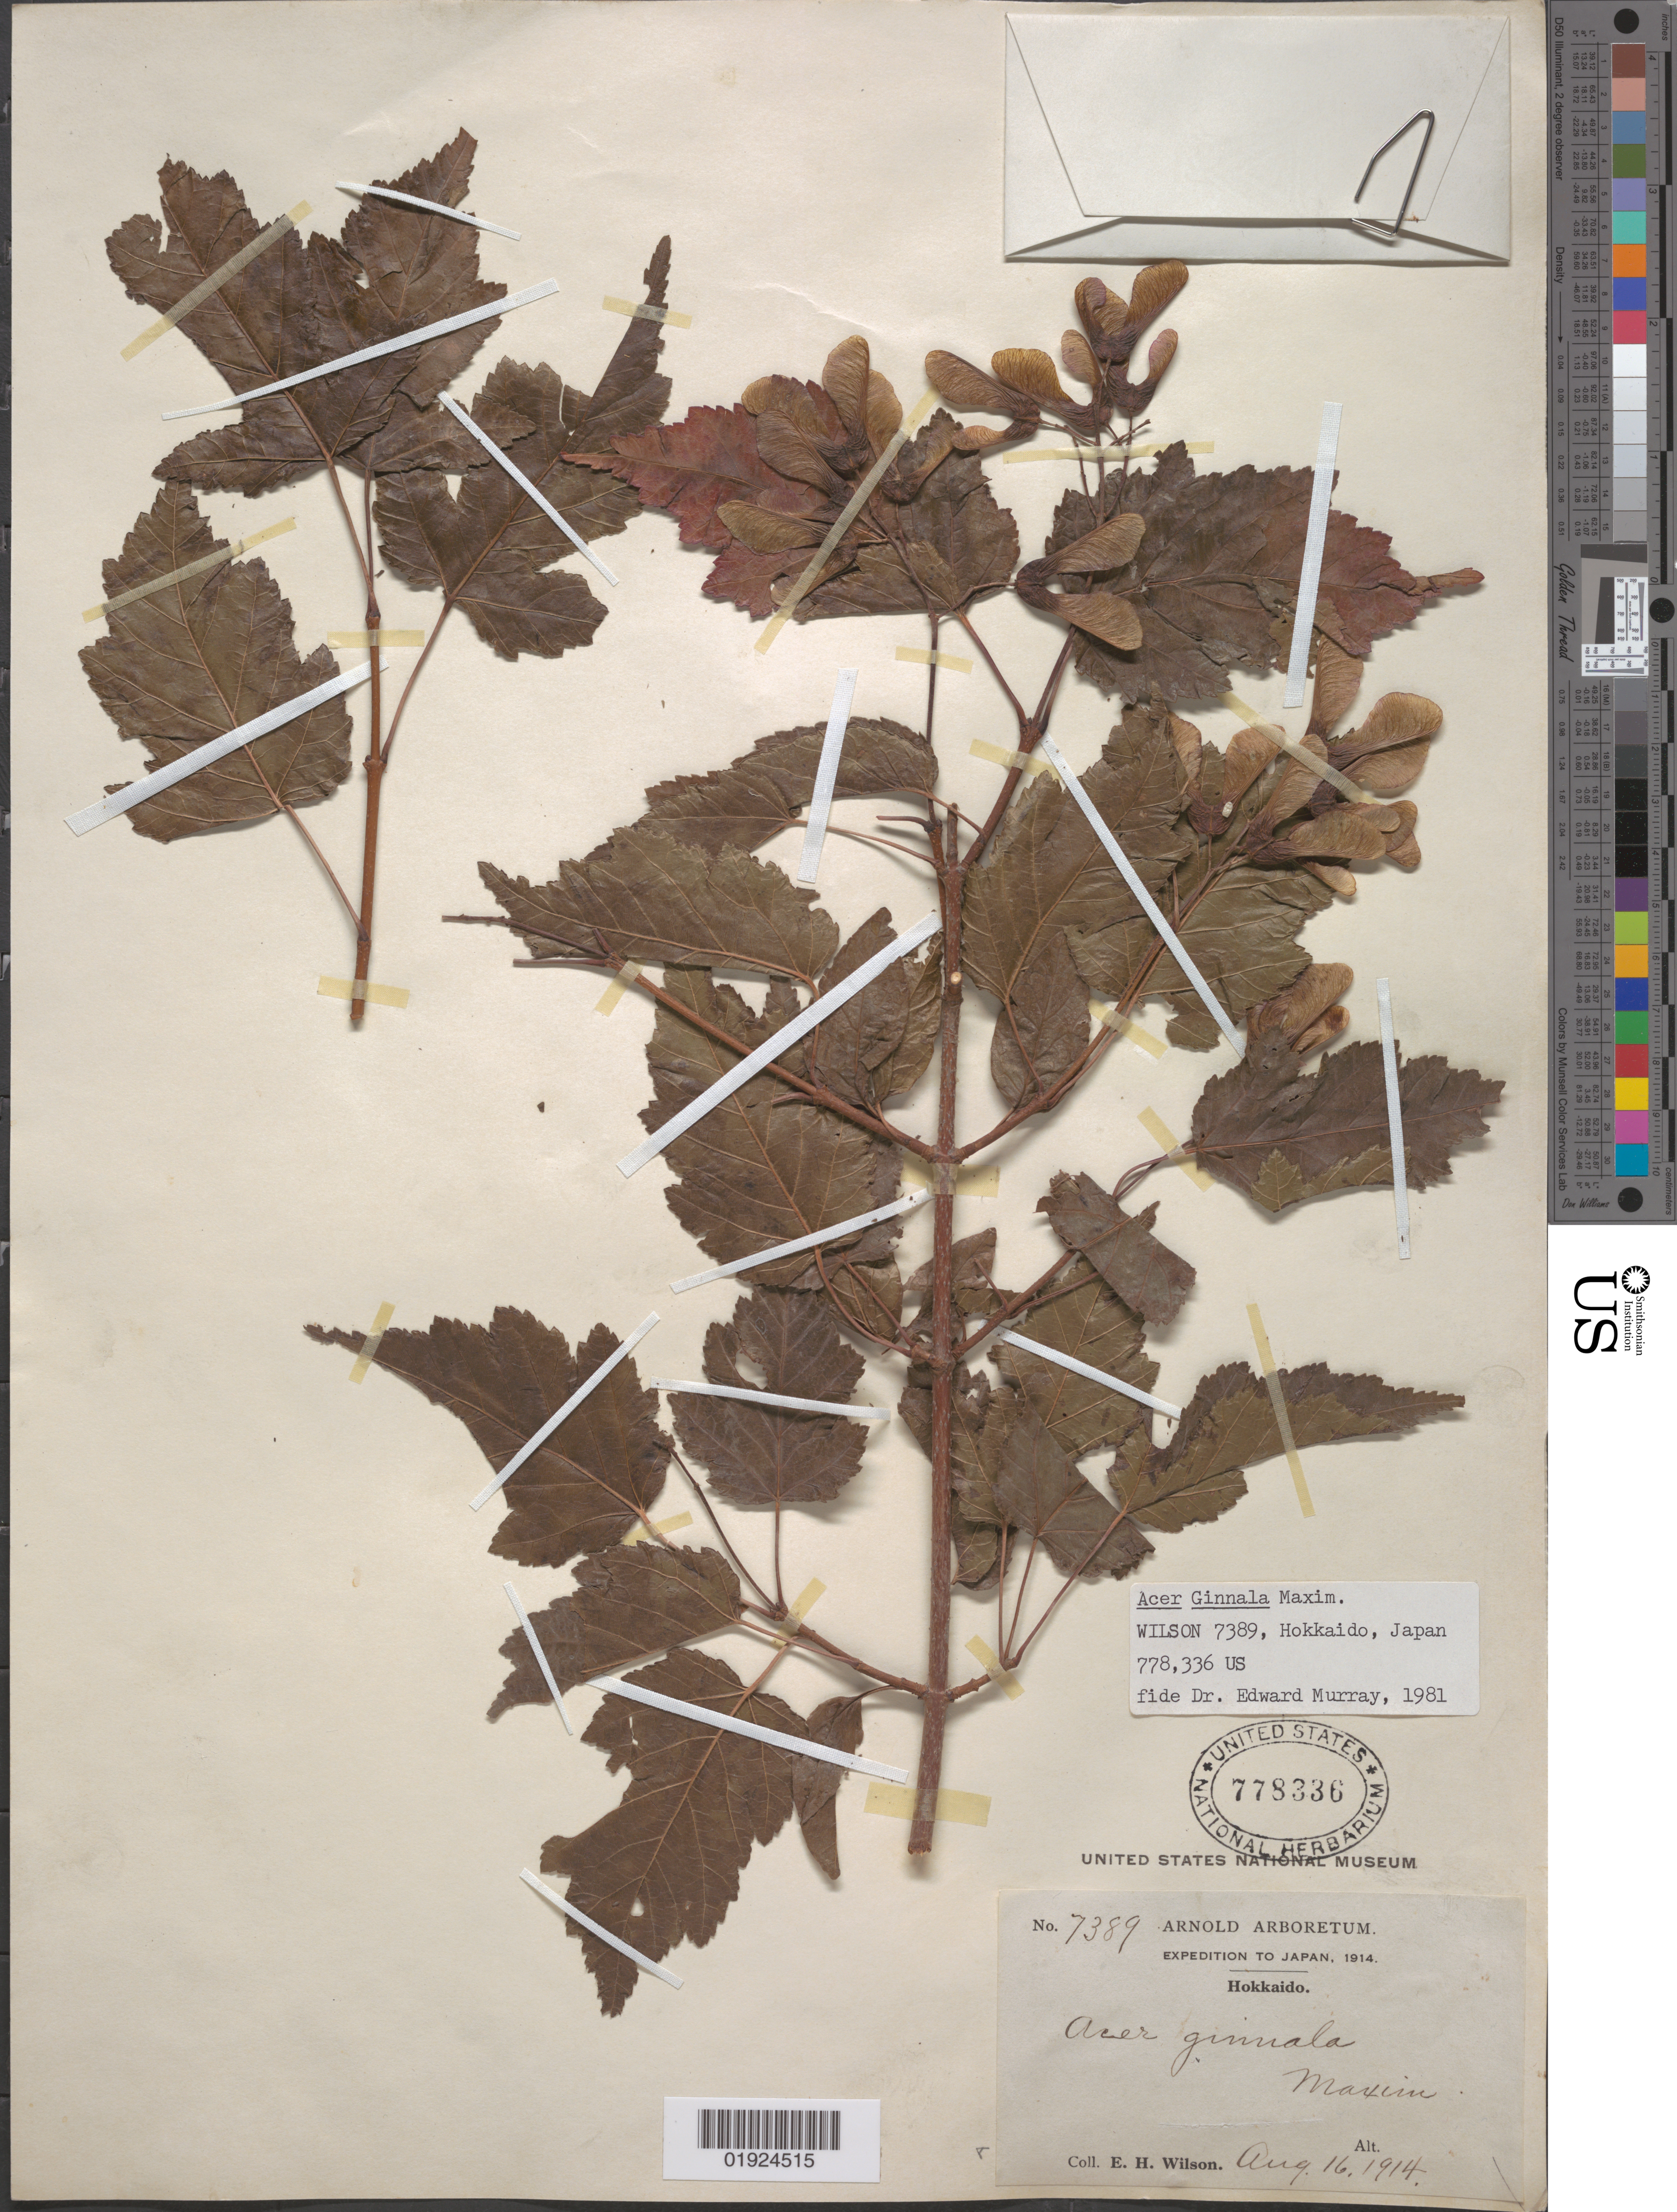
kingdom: Plantae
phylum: Tracheophyta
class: Magnoliopsida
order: Sapindales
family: Sapindaceae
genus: Acer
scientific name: Acer ginnala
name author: Maxim.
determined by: Murray, Edward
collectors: E. H. Wilson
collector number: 7389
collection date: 1914-08-16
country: Japan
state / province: Hokkaido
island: Hokkaido I.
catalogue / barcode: US 778336